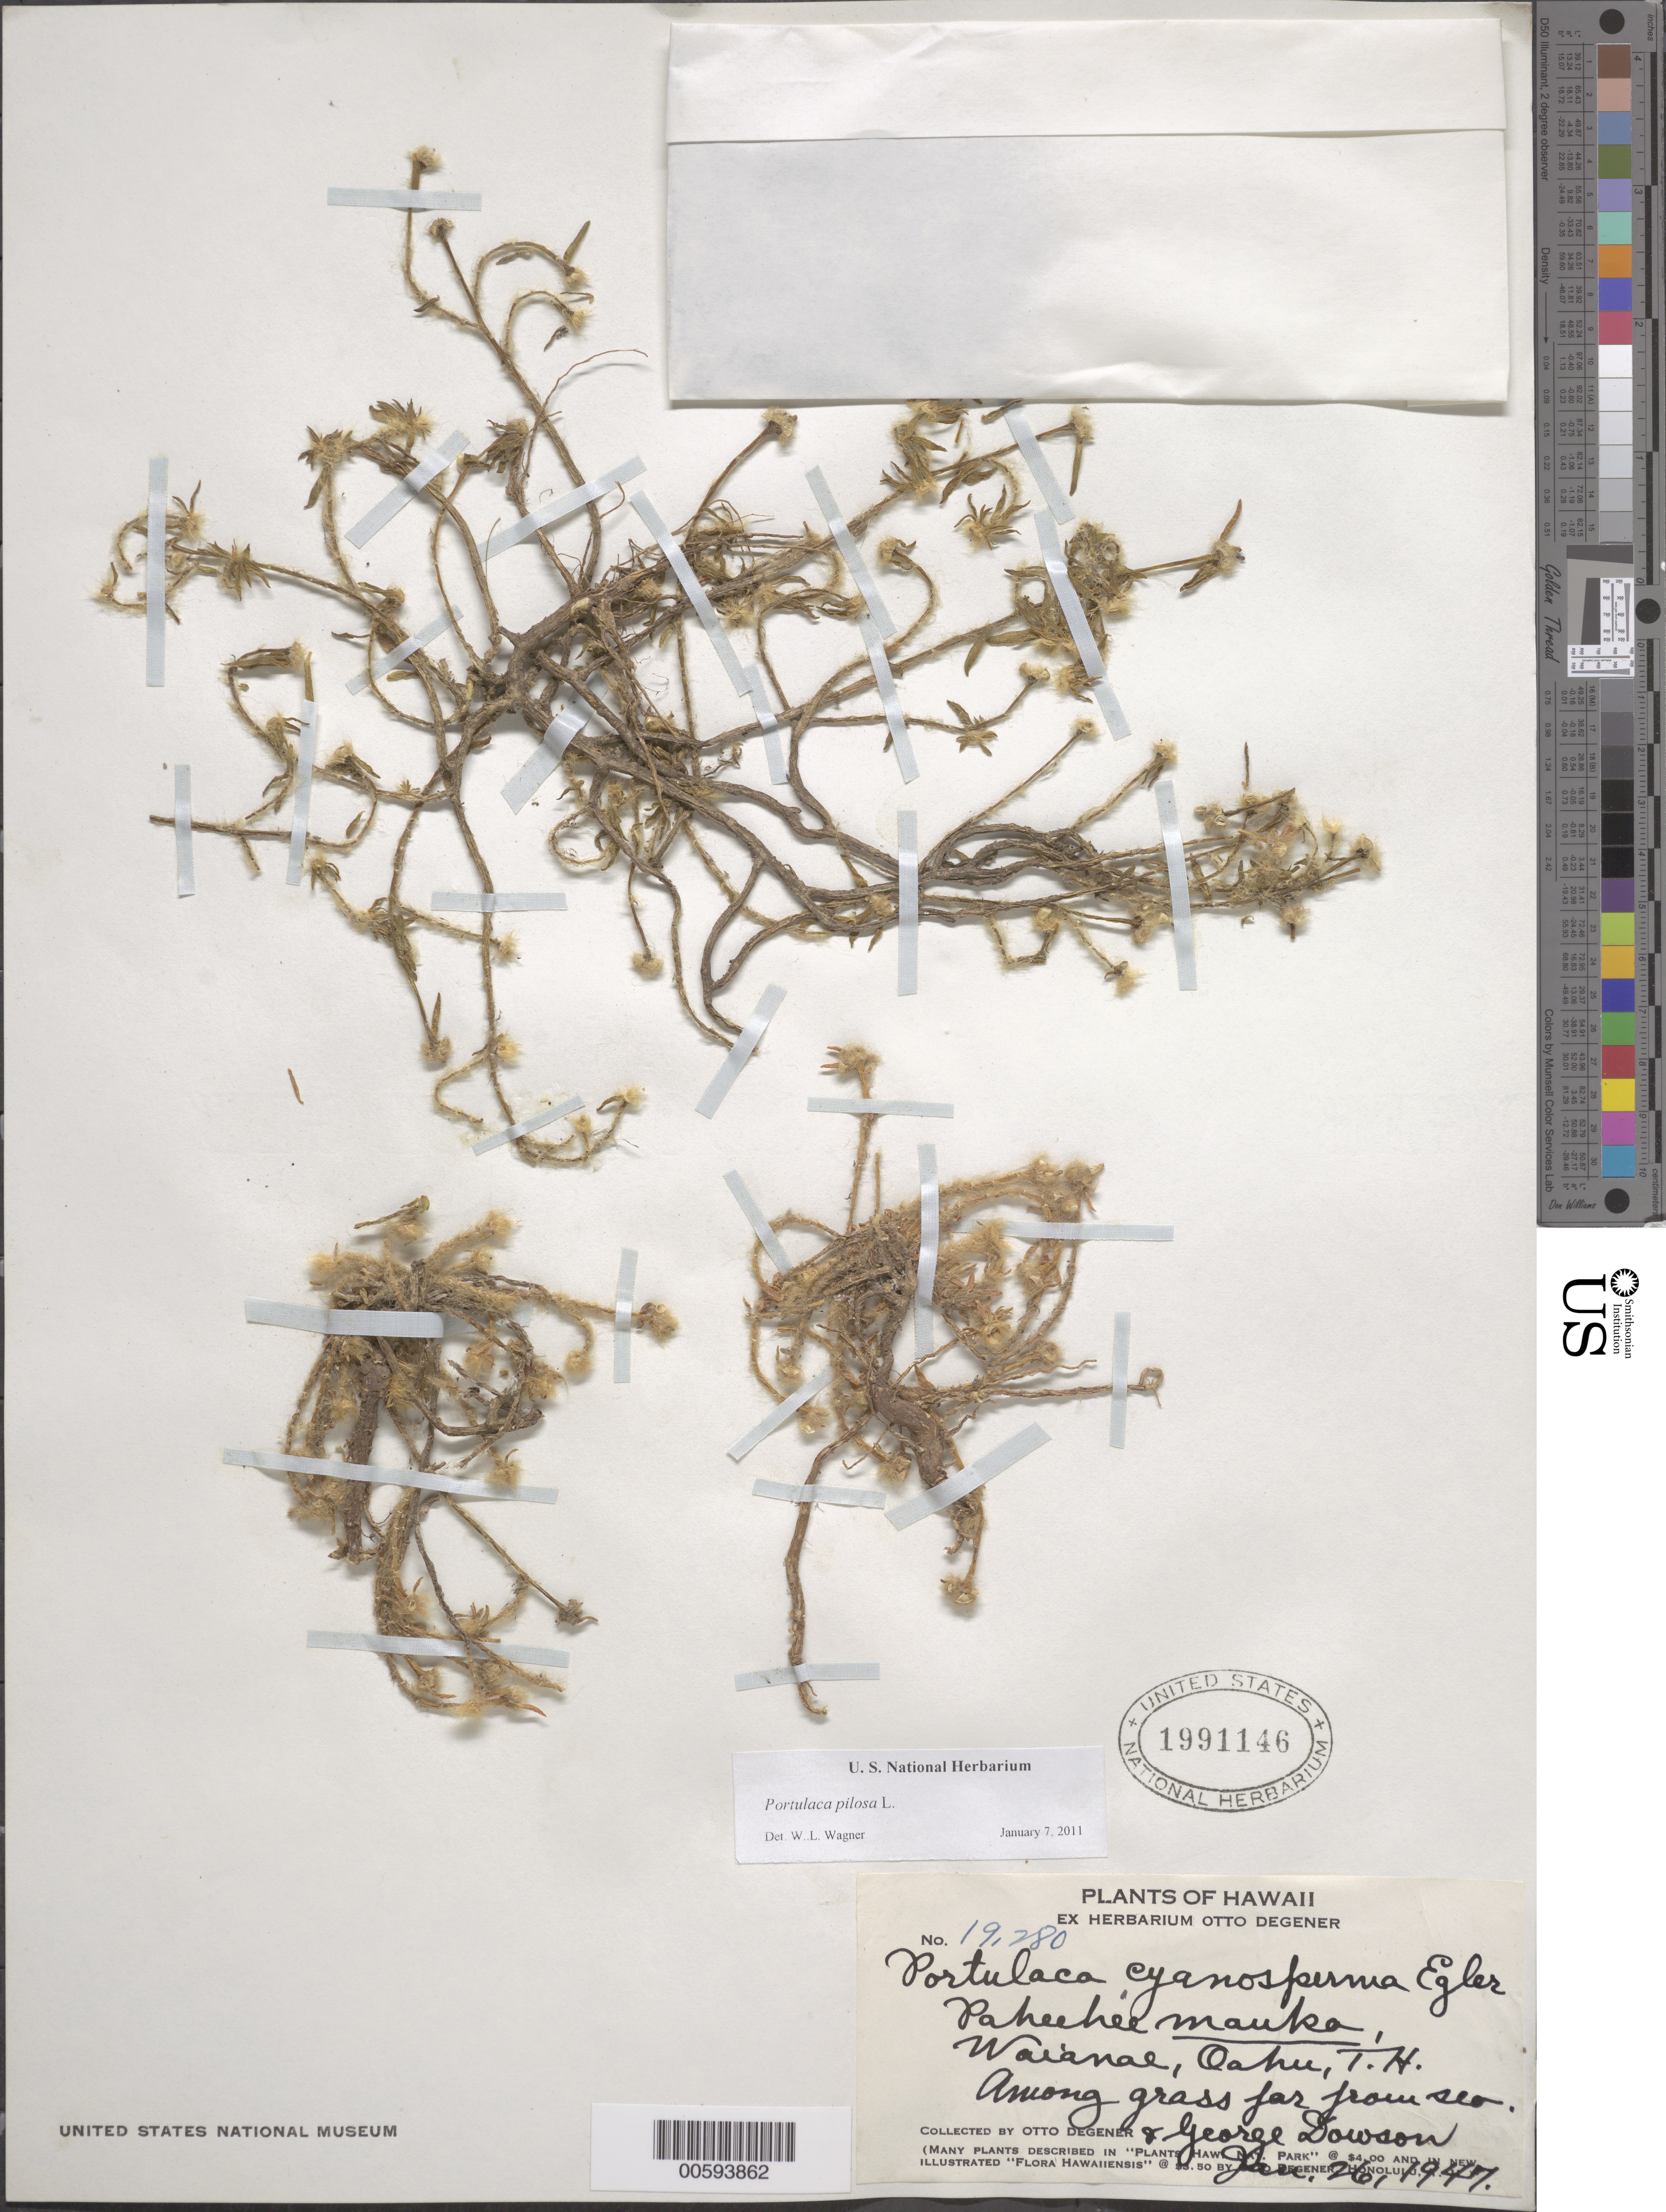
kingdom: Plantae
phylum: Tracheophyta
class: Magnoliopsida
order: Caryophyllales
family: Portulacaceae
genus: Portulaca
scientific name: Portulaca pilosa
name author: L.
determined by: Wagner, W. L., (BOT), Smithsonian Institution - National Museum of Natural History (UNITED STATES)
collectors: O. Degener & G. Dowson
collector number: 19280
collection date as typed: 26 Jan 1947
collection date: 1947-01-26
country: United States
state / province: Hawaii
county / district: Honolulu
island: Oahu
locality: Paheehee, Mauka, Waianae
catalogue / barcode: US 1991146